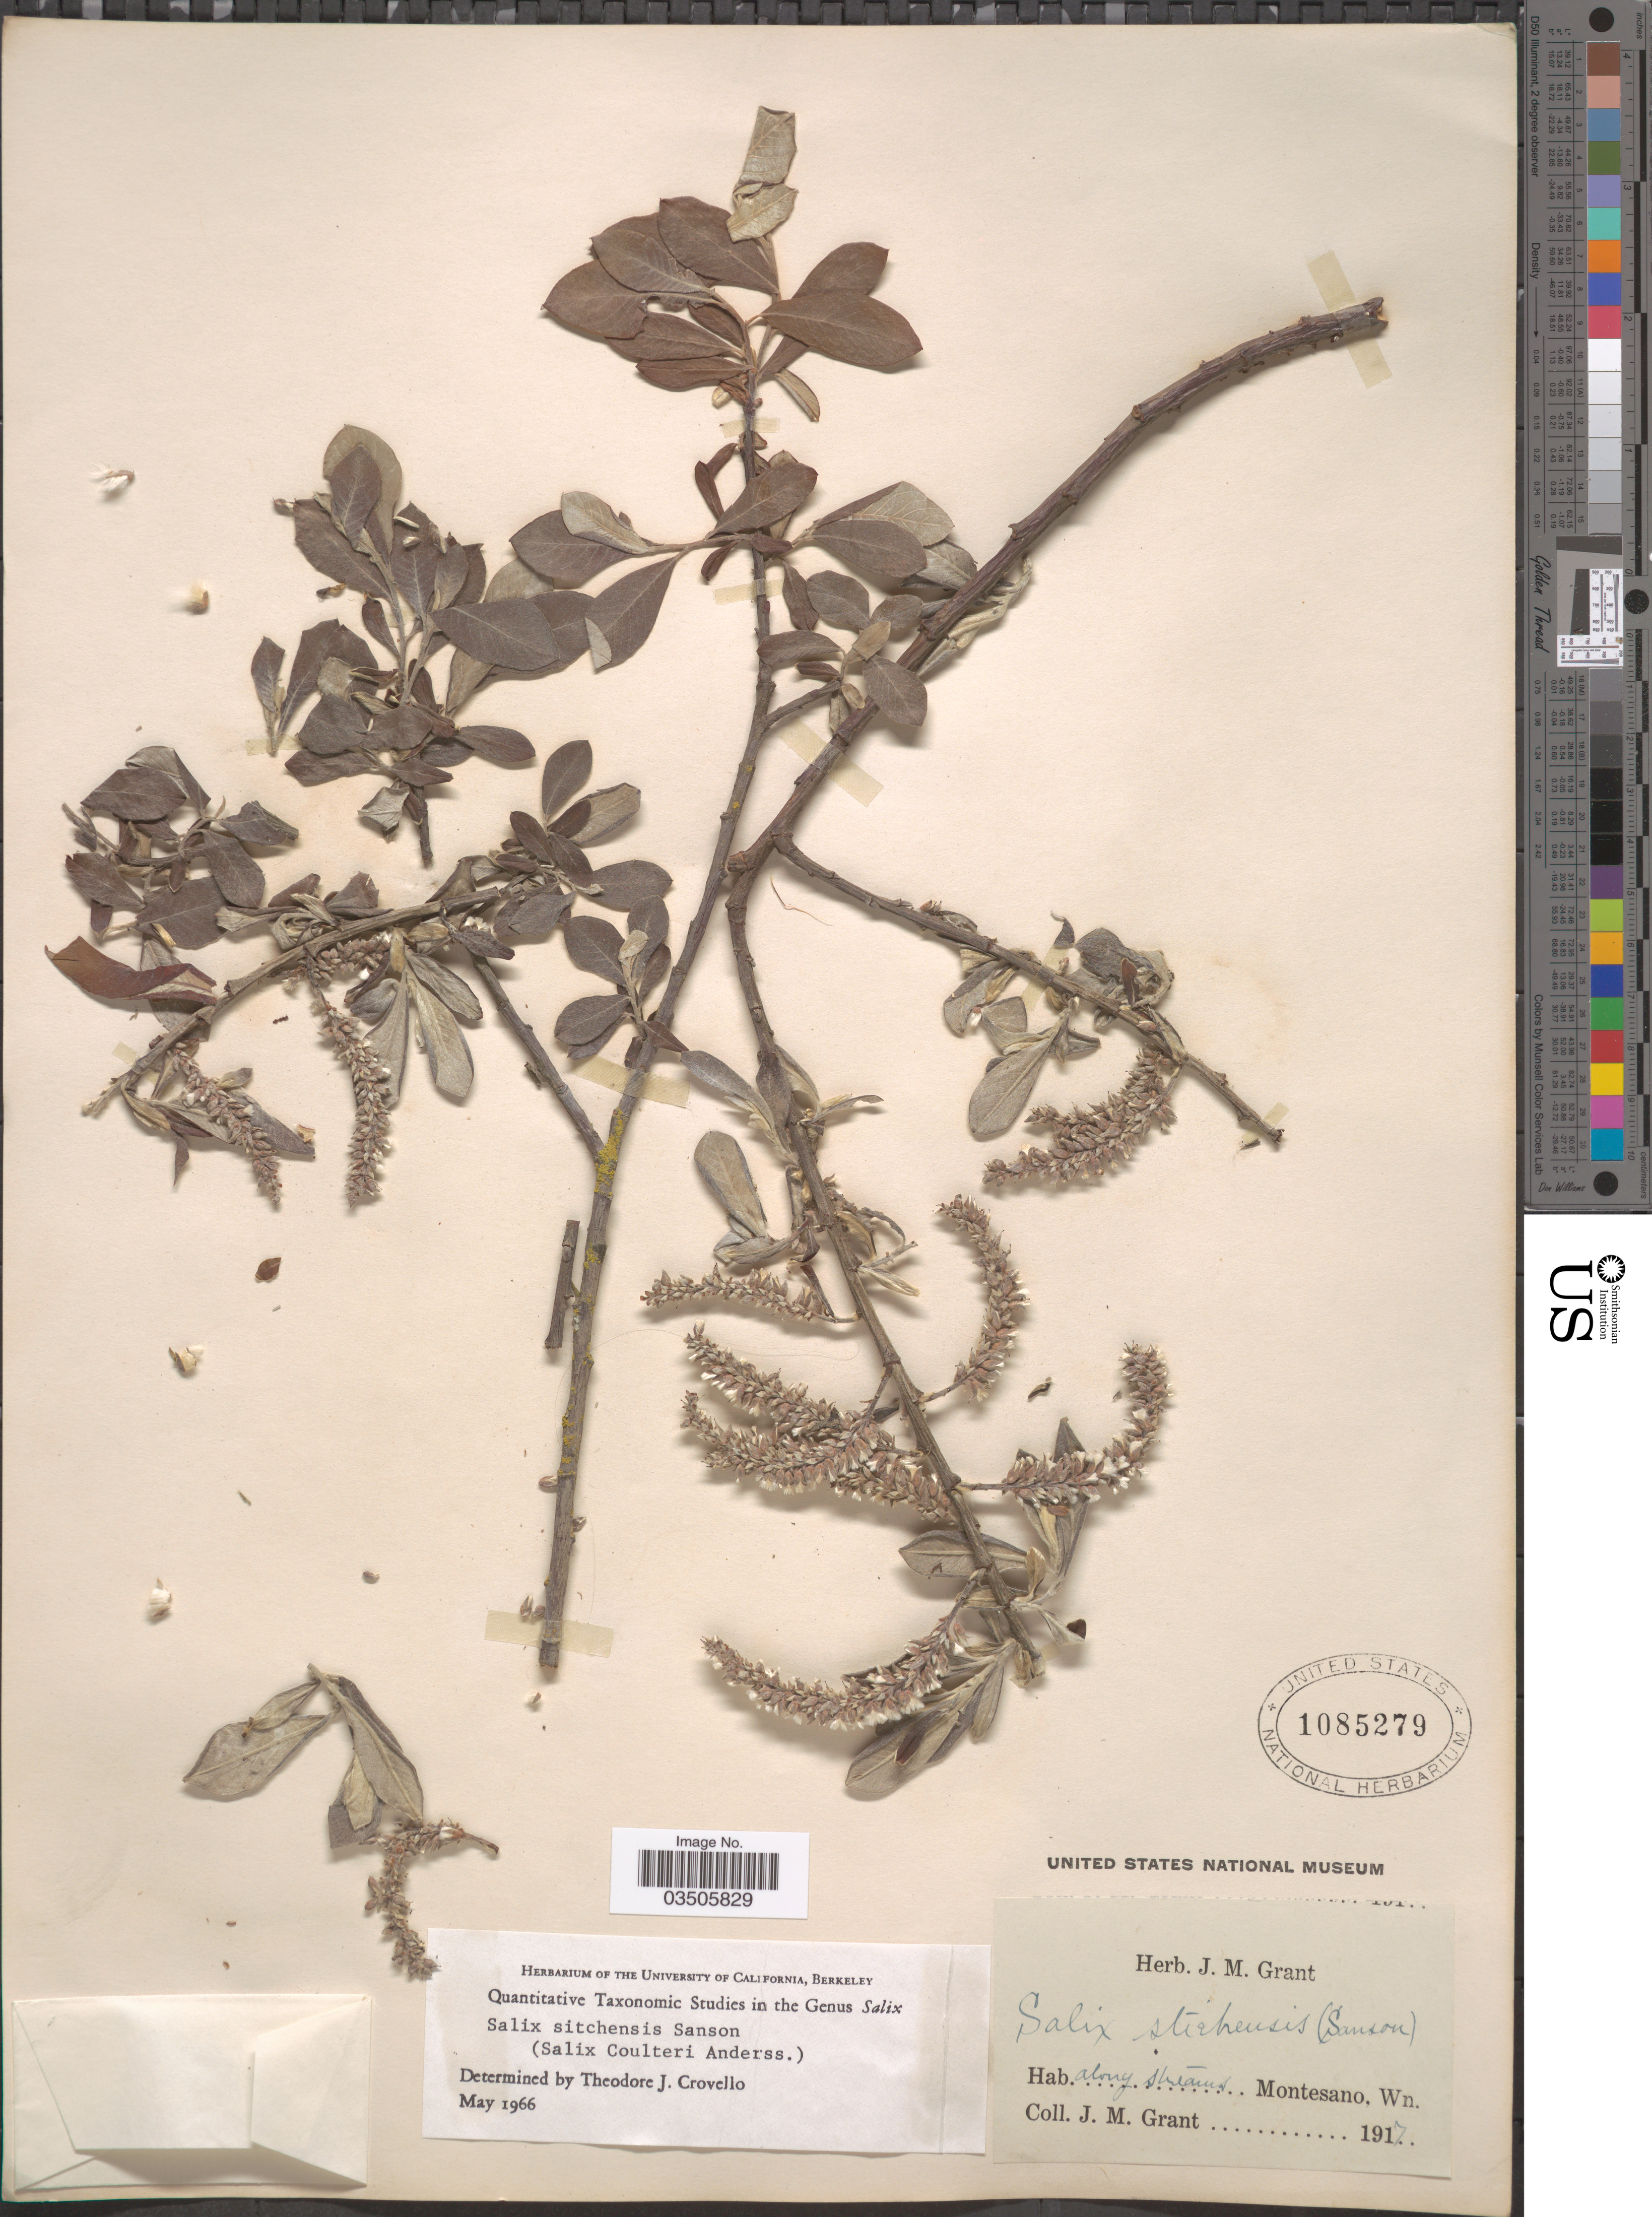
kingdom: Plantae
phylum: Tracheophyta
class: Magnoliopsida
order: Malpighiales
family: Salicaceae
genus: Salix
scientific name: Salix sitchensis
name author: Sanson ex Bong.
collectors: J. M. Grant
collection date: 1917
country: United States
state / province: Washington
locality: Along streams Montesano.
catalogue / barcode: US 1085279